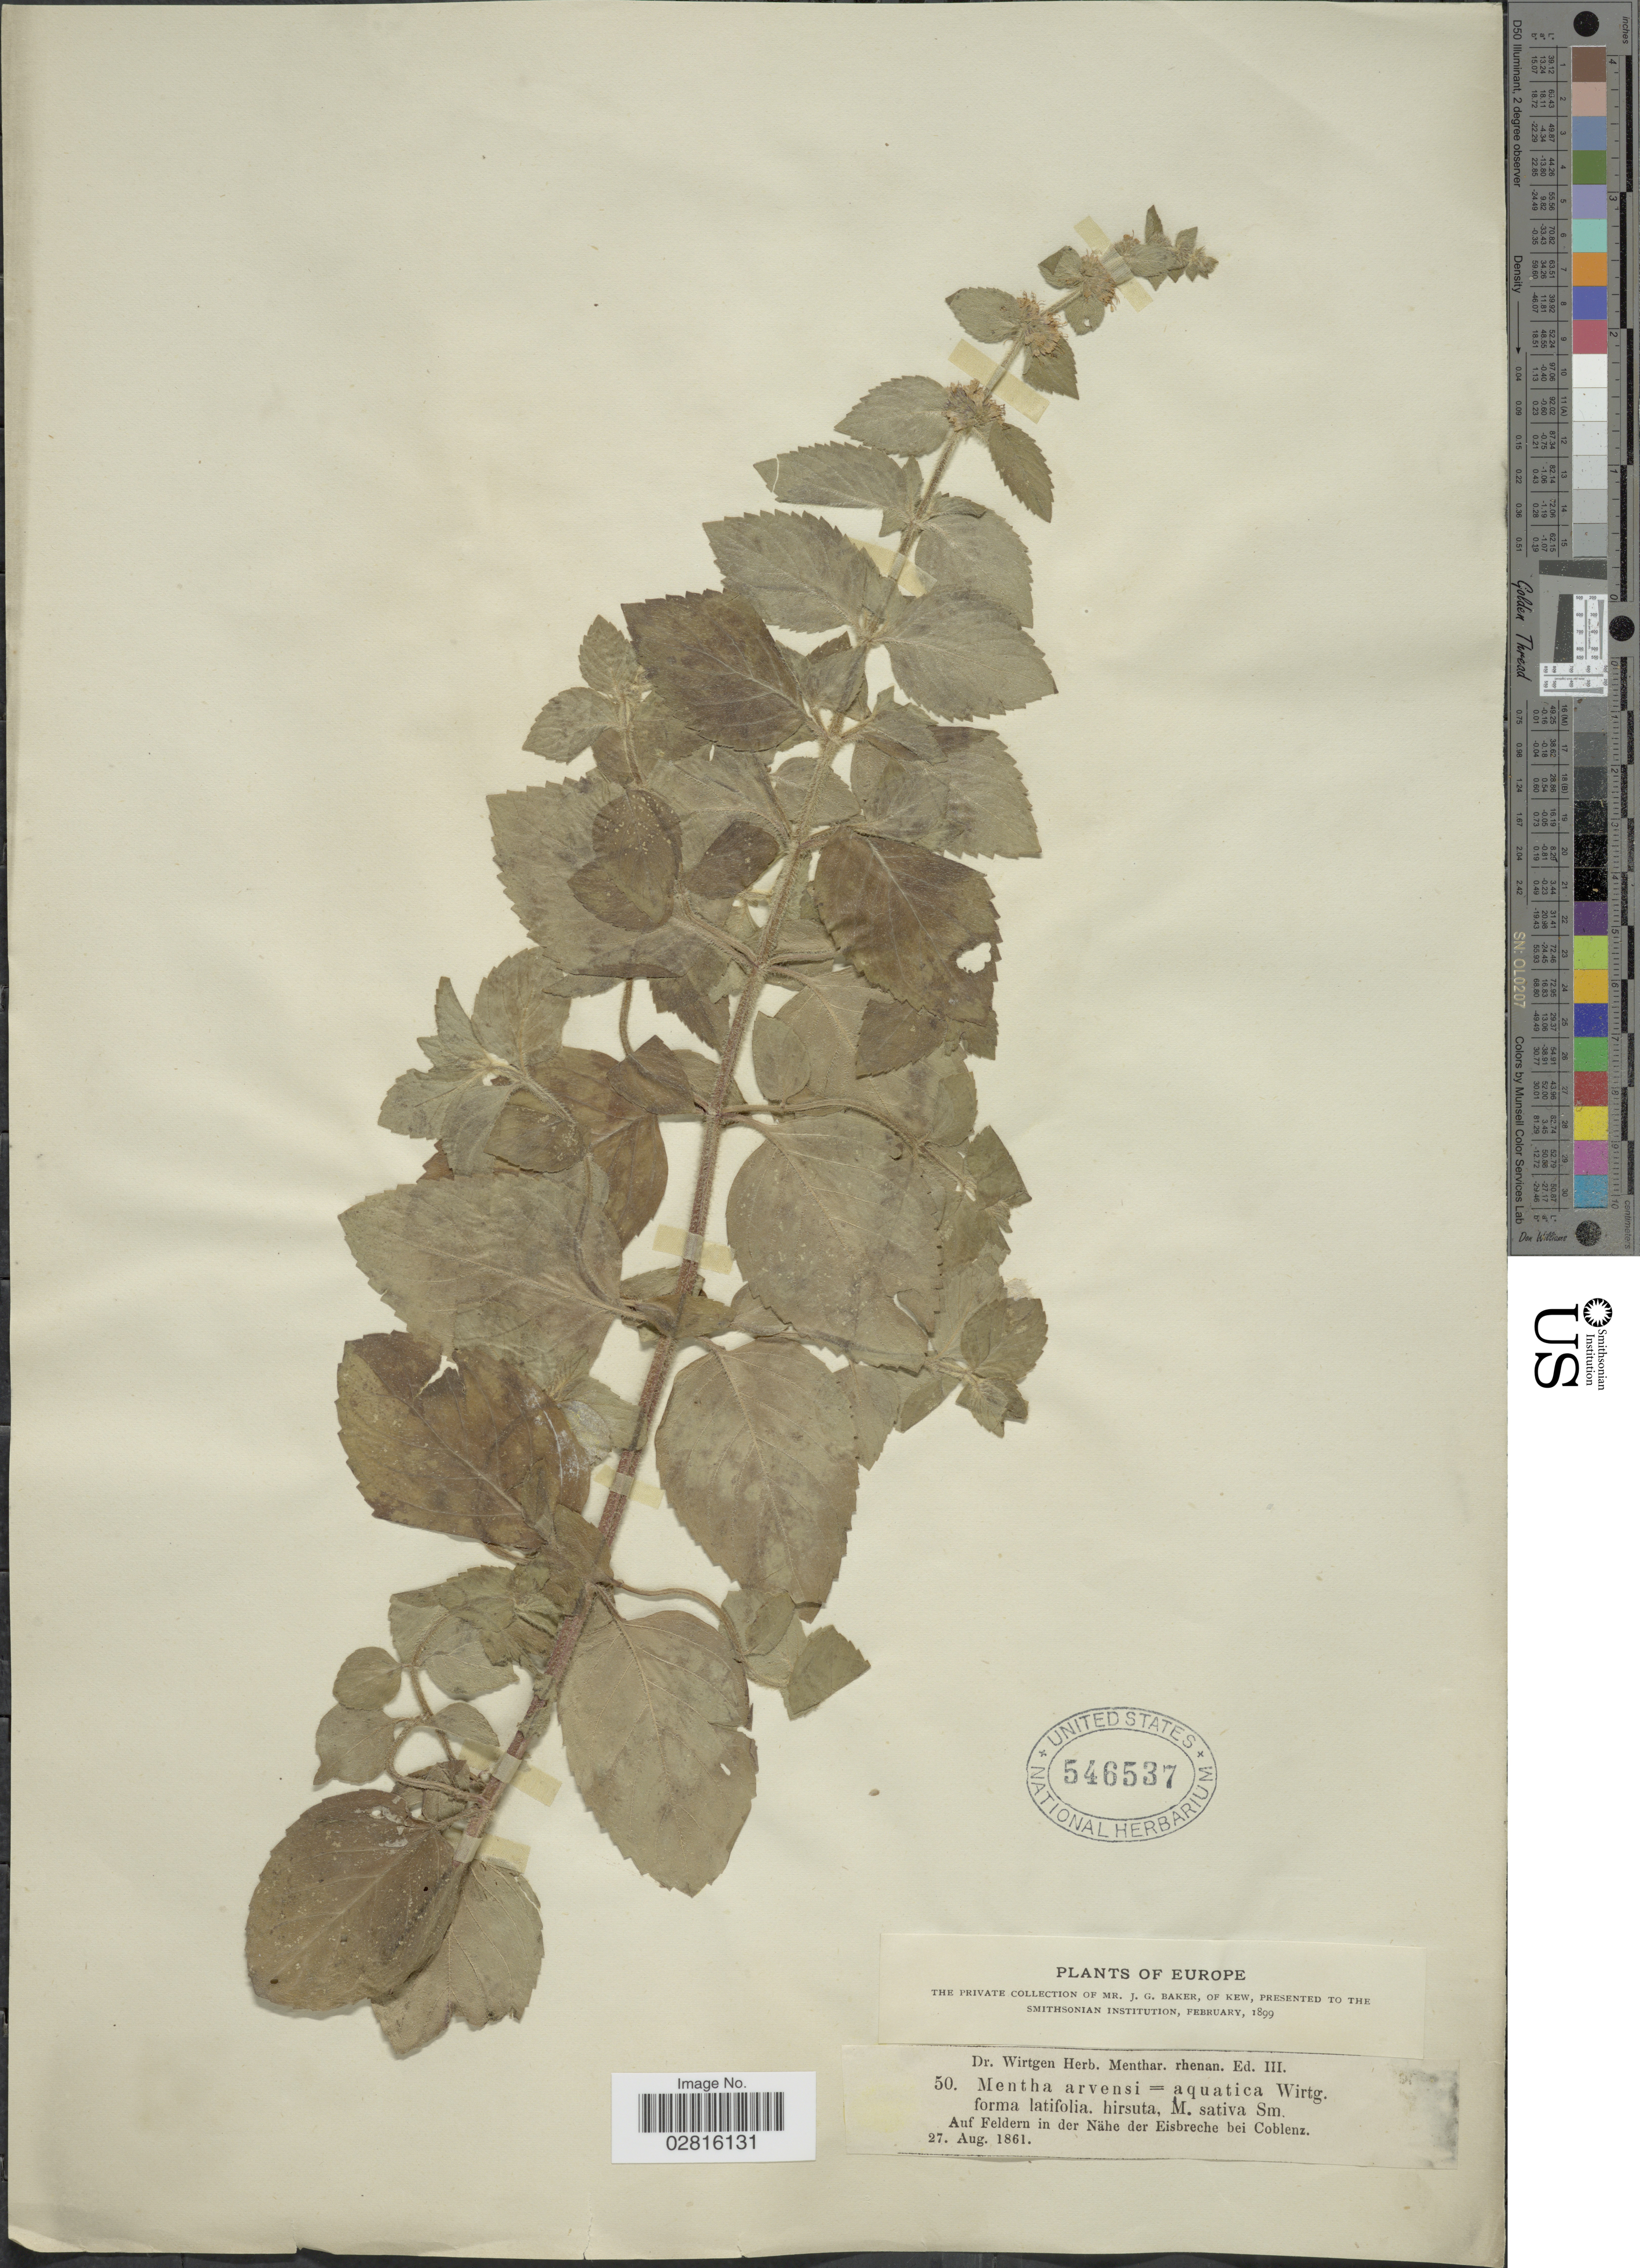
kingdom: Plantae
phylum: Tracheophyta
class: Magnoliopsida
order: Lamiales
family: Lamiaceae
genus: Mentha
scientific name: Mentha aquatica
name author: L.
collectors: Wirtgen, --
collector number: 50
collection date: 1861-08-27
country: Germany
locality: Auf Feldern in der Nähe der Eisbreche bei Coblenz. Europe.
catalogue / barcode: US 546537